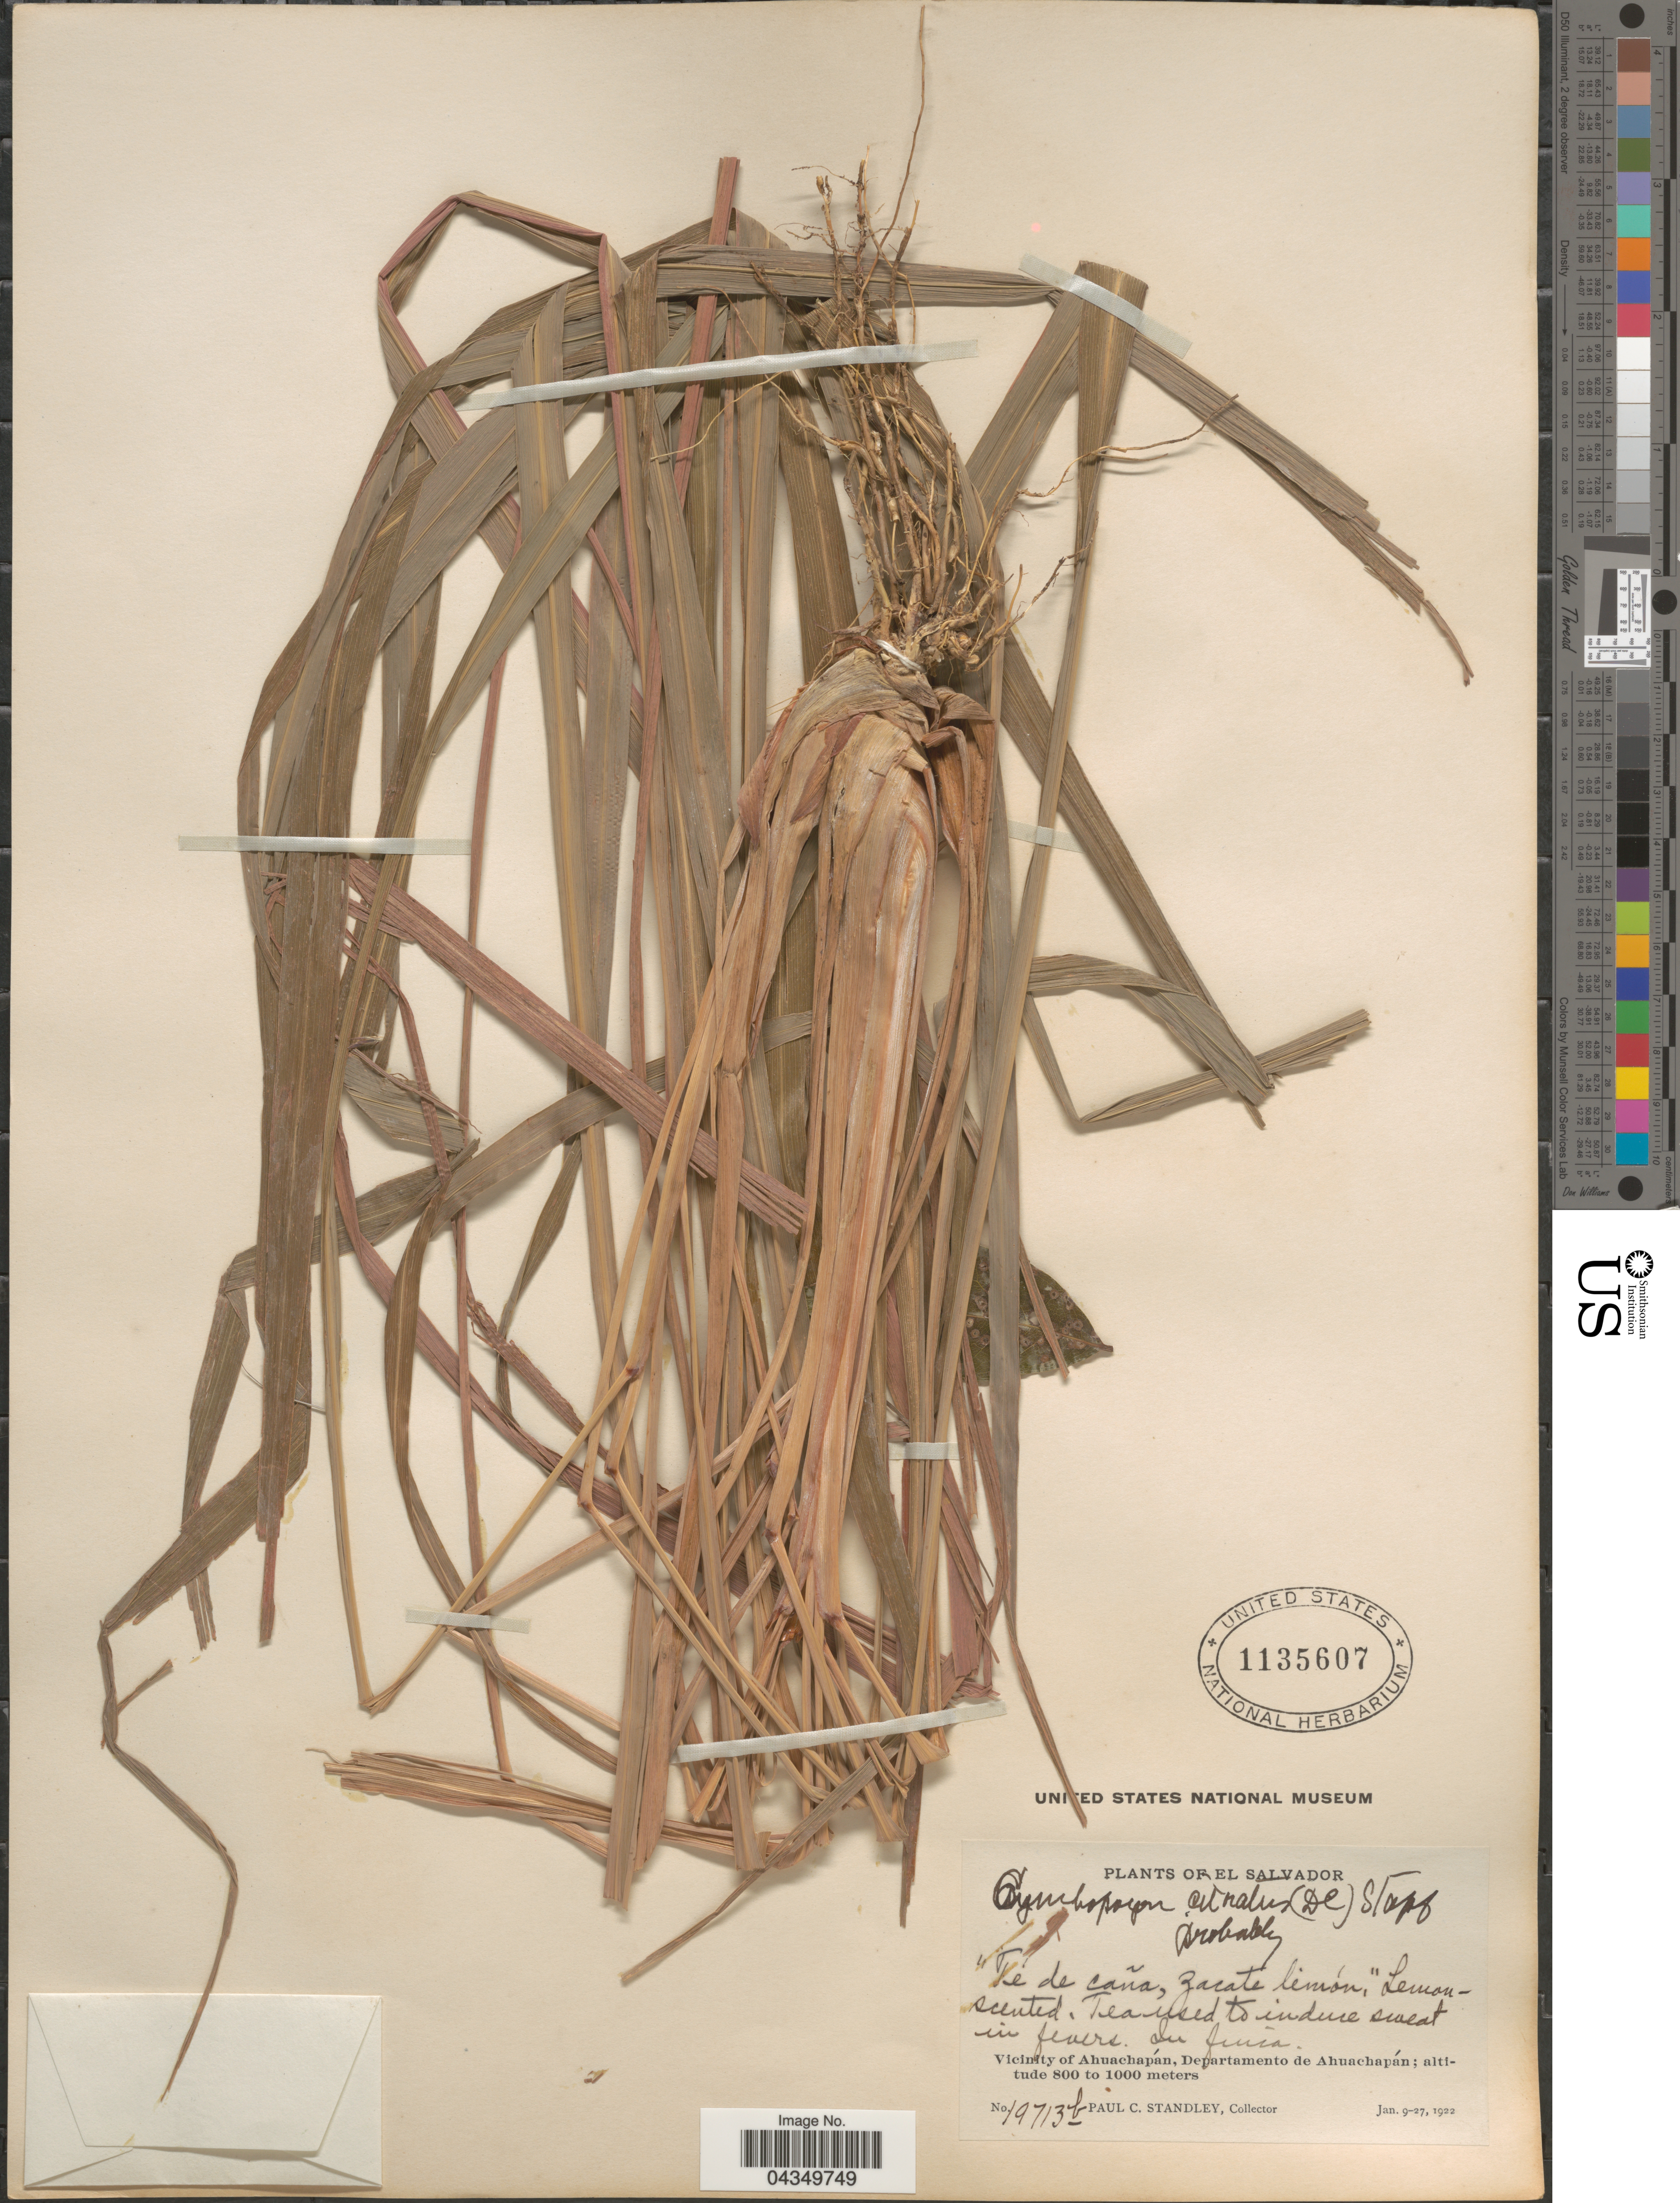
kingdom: Plantae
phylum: Tracheophyta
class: Liliopsida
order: Poales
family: Poaceae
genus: Cymbopogon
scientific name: Cymbopogon citratus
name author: (DC.) Stapf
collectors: P. C. Standley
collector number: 19713b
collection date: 1922-01-09/1922-01-27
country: El Salvador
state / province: Ahuachapan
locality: Vicinity of Ahuachapán, Departamento de Ahuachapán.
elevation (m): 800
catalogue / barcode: US 1135607